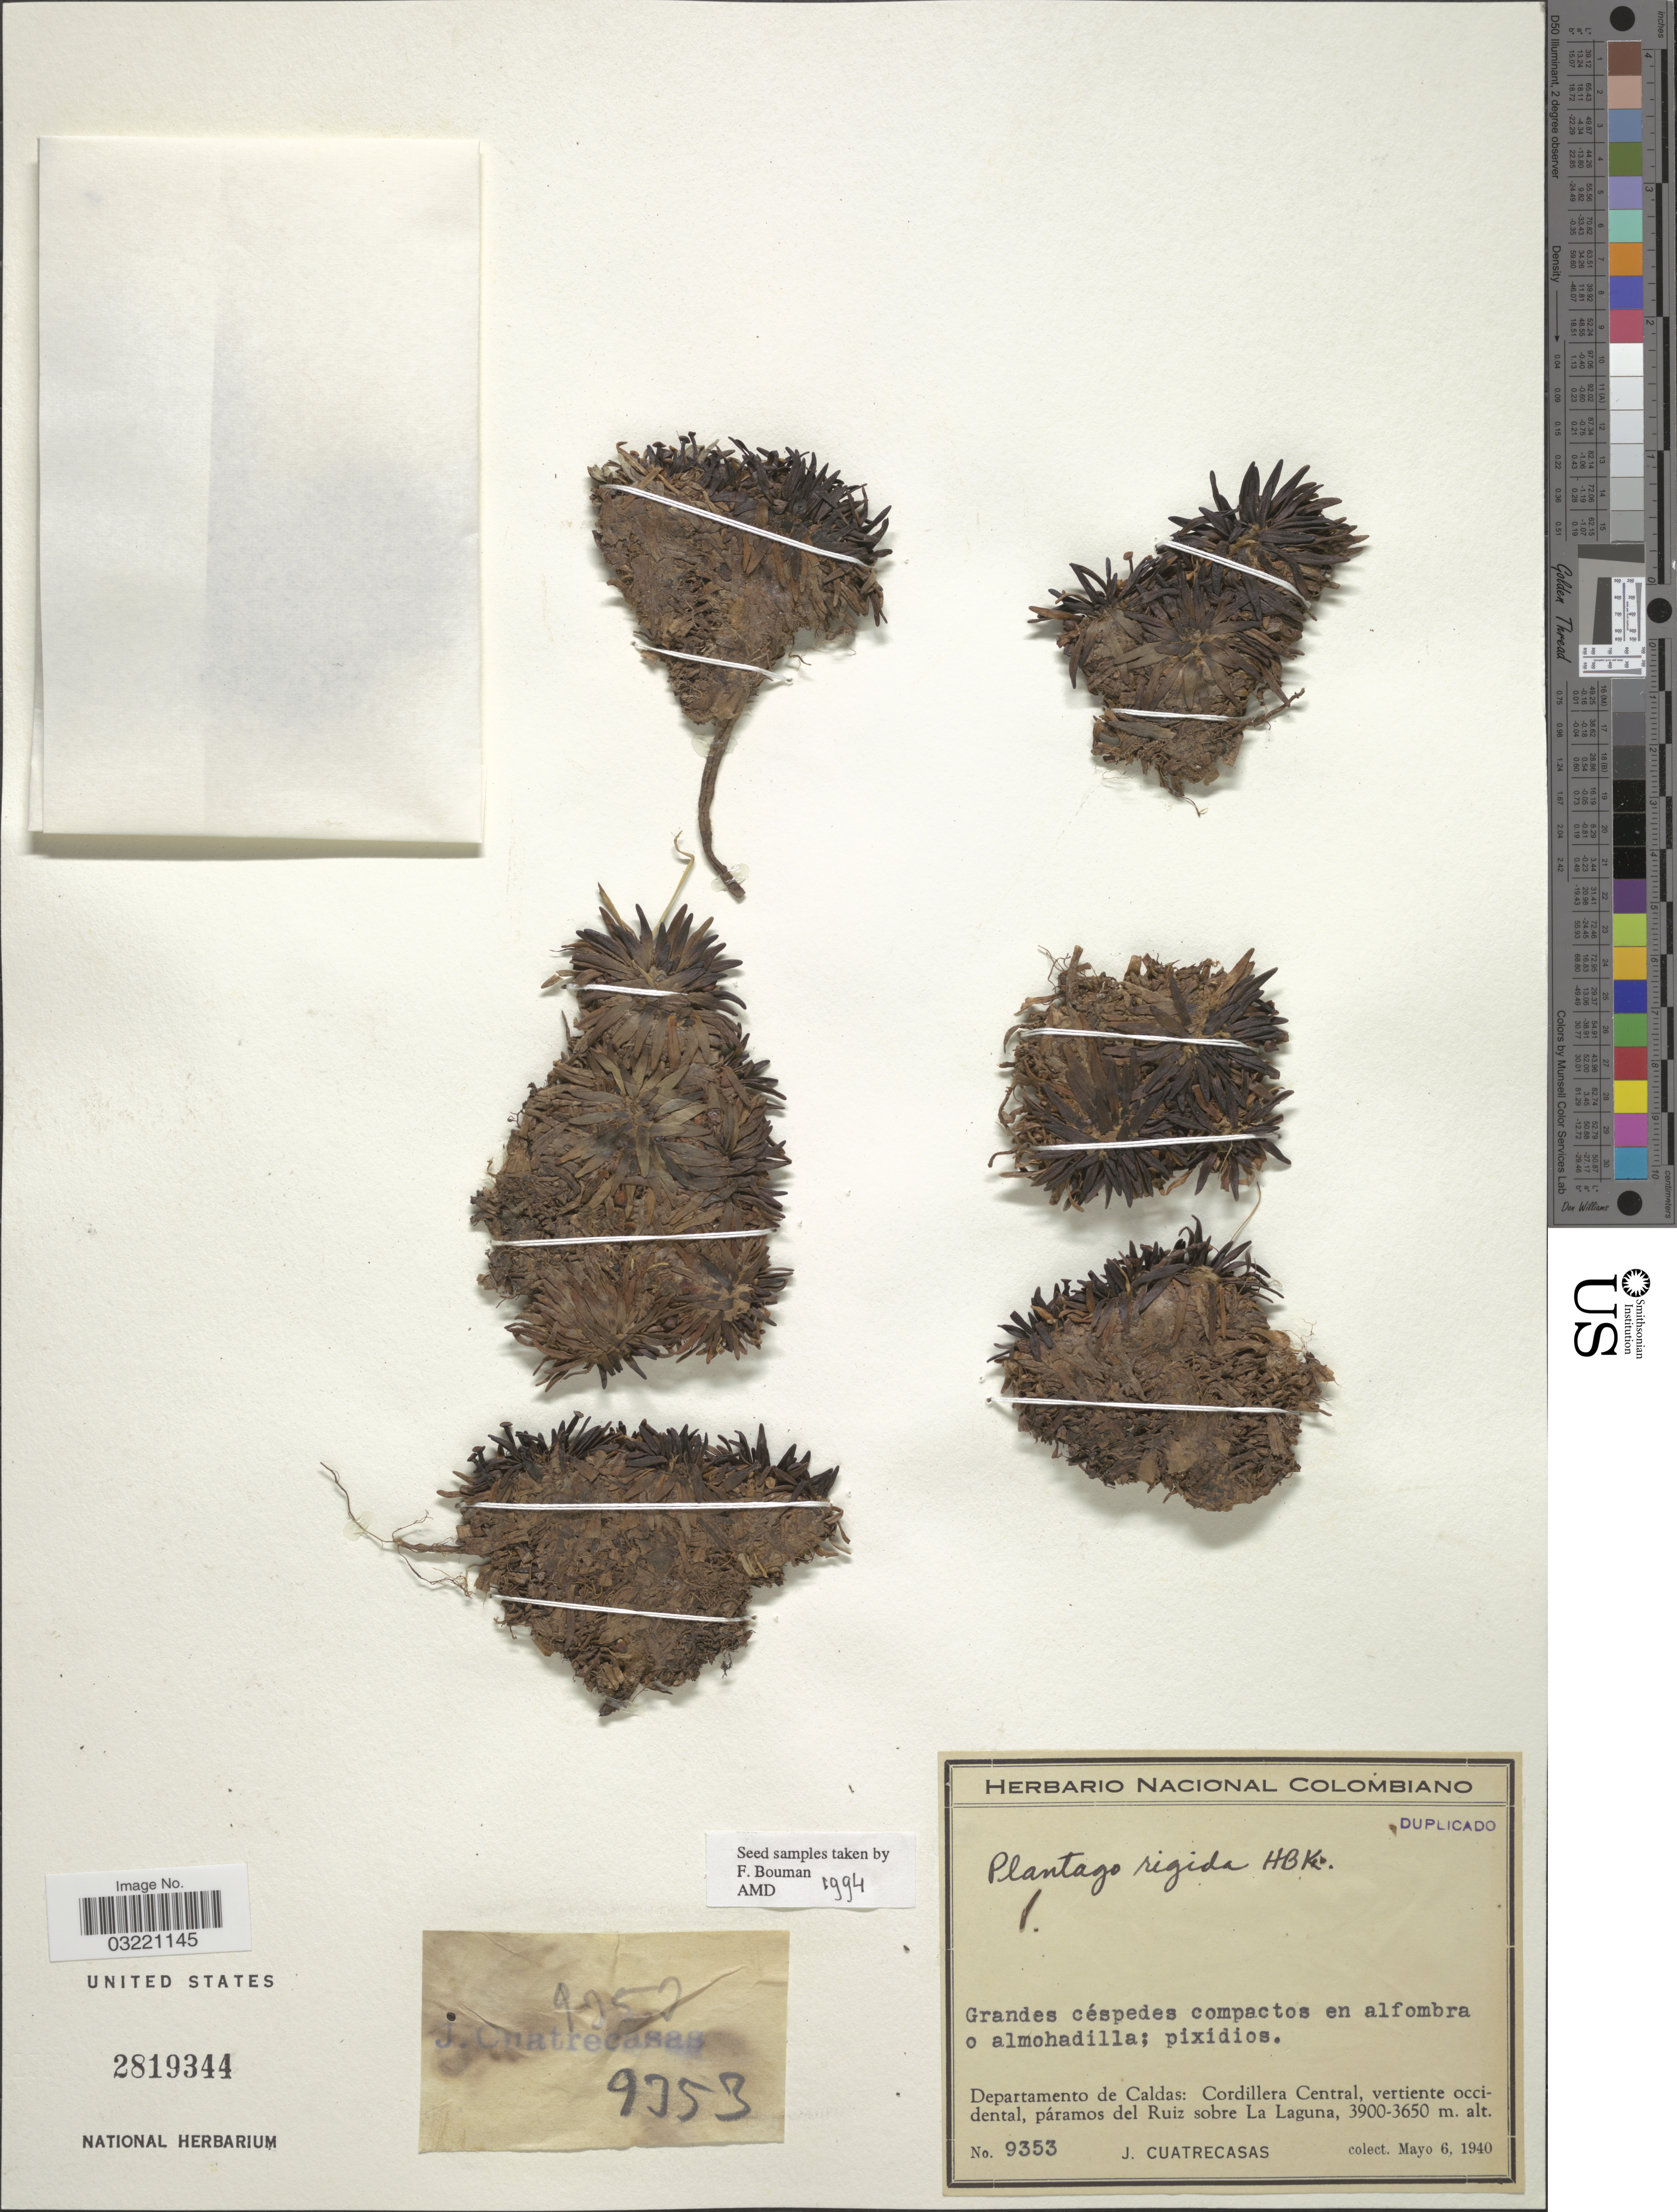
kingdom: Plantae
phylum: Tracheophyta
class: Magnoliopsida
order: Lamiales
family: Plantaginaceae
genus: Plantago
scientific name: Plantago rigida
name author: Kunth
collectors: J. Cuatrecasas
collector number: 9353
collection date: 1940-05-06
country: Colombia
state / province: Caldas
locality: Departamento de Caldas: Cordillera Central, vertiente occidental, páramos del Ruiz sobre La Laguna.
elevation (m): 3650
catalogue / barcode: US 2819344